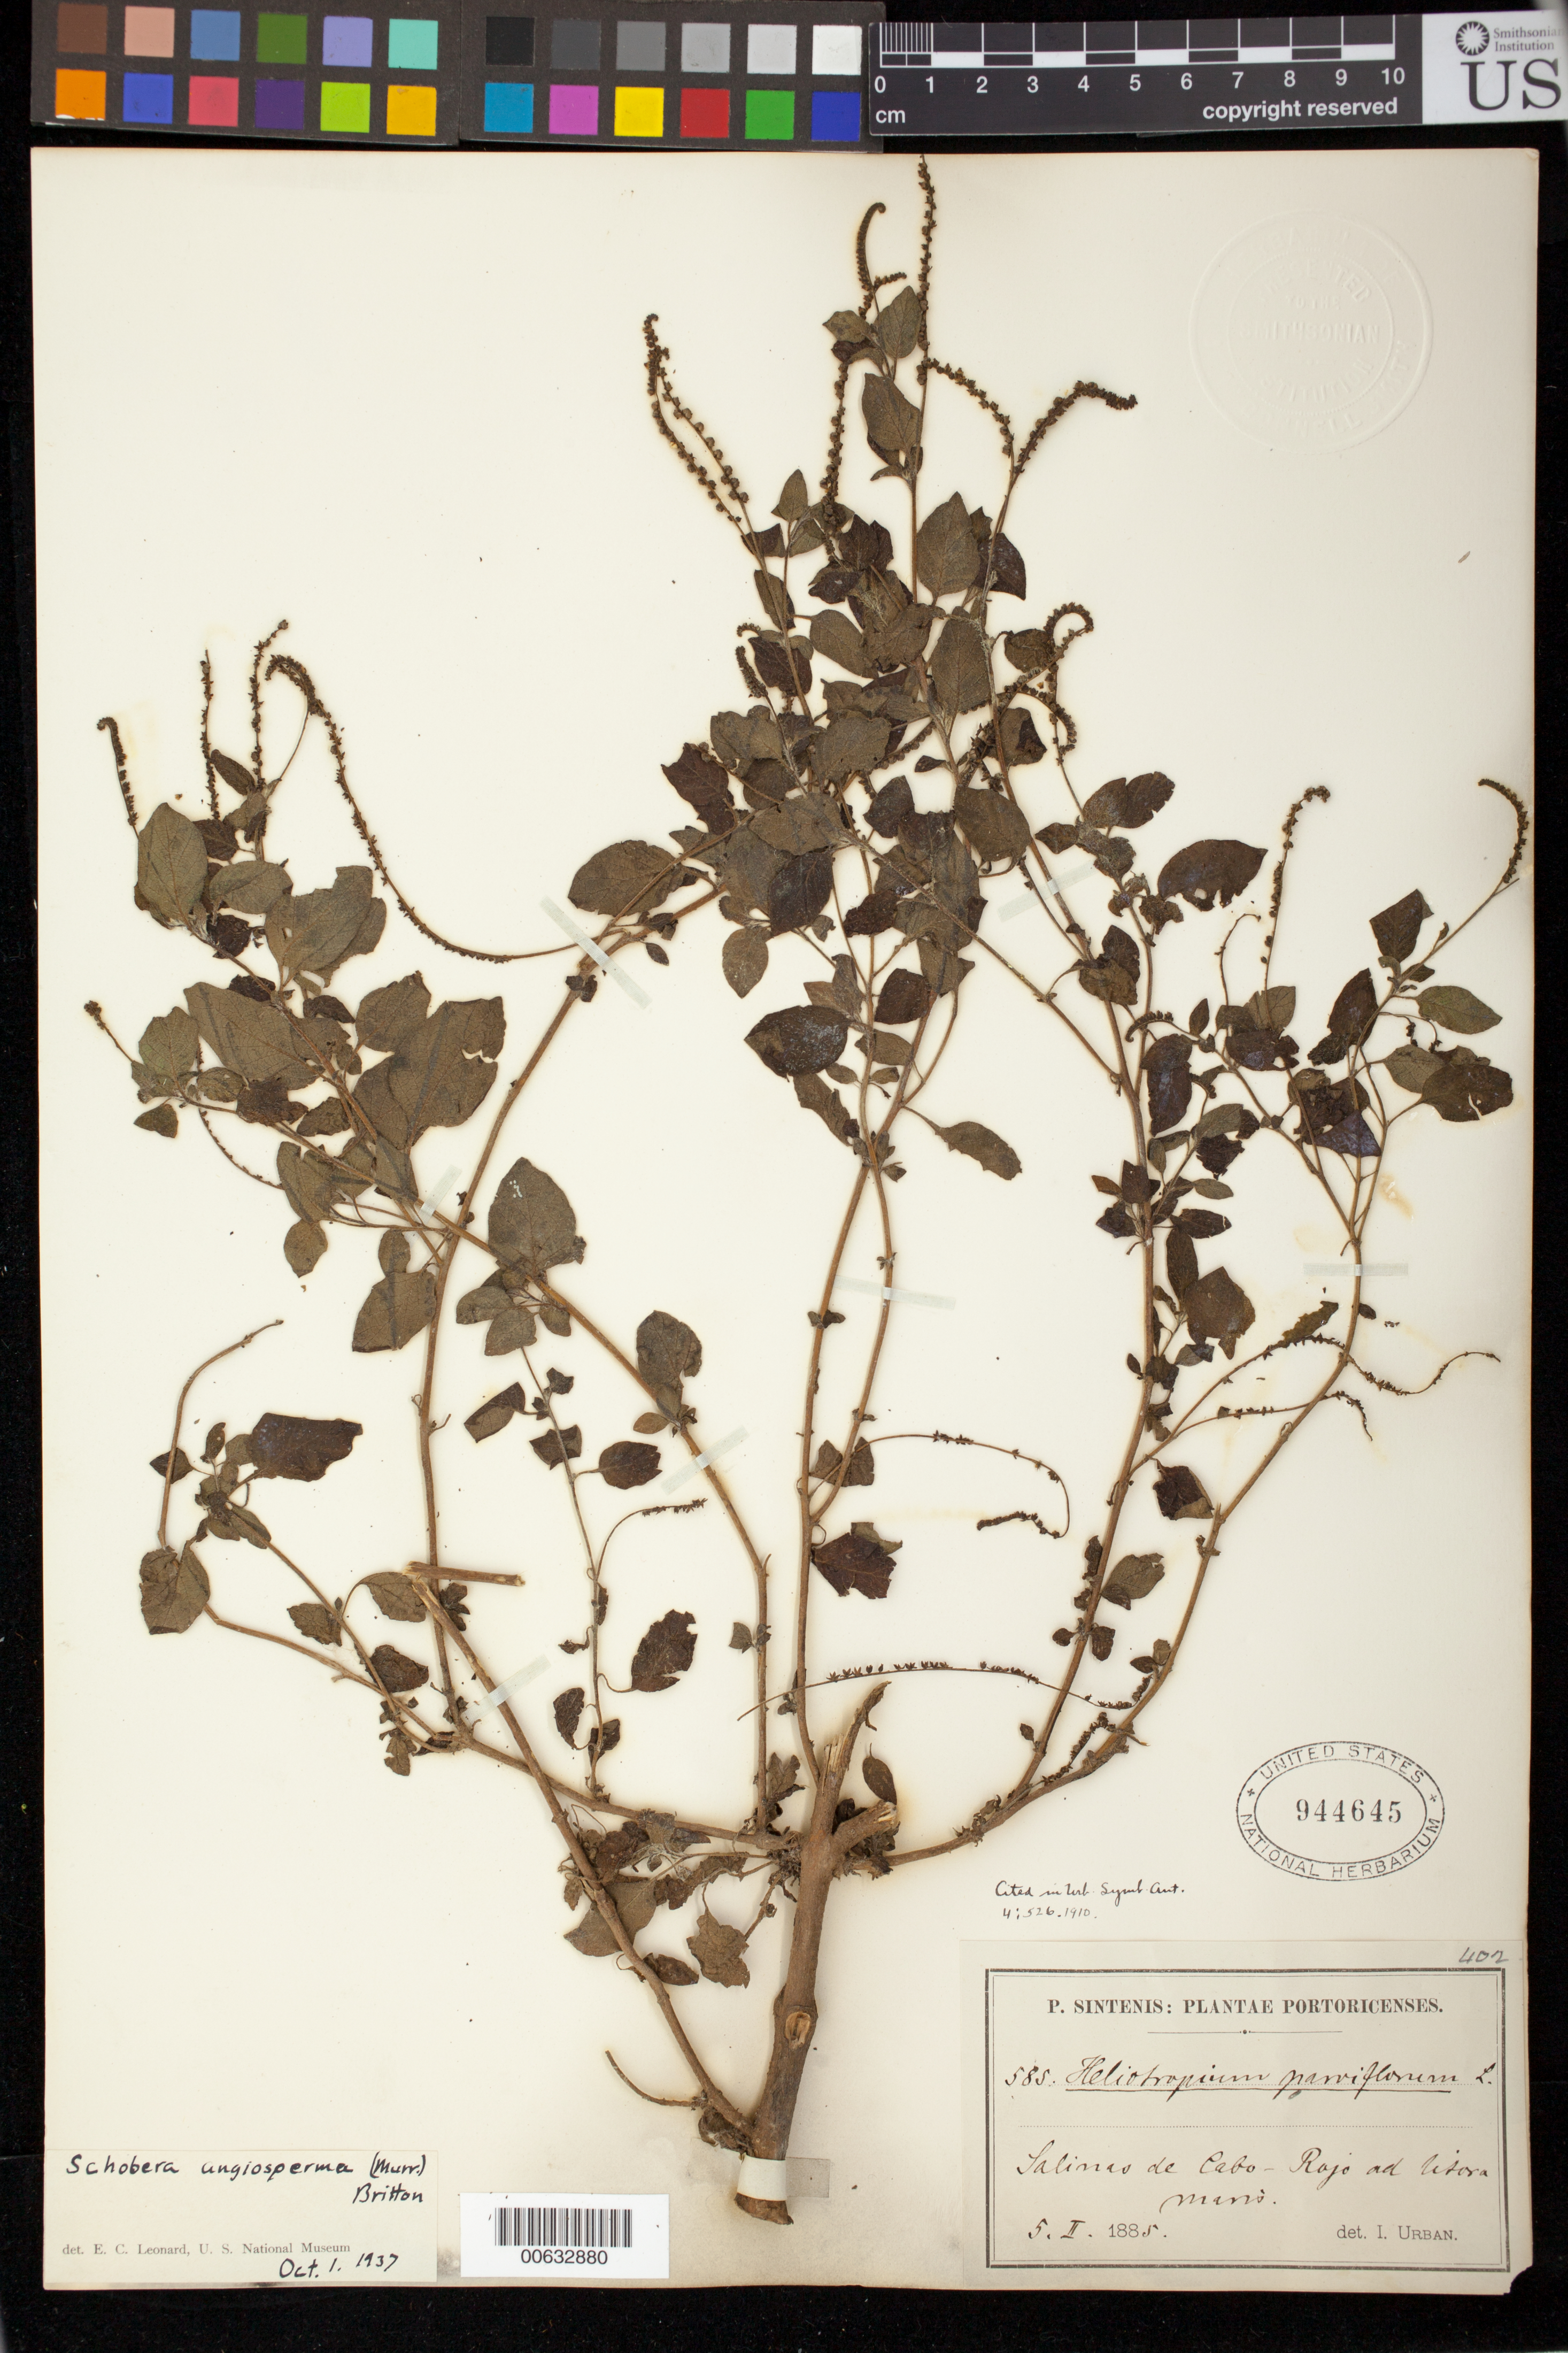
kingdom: Plantae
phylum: Tracheophyta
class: Magnoliopsida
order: Boraginales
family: Heliotropiaceae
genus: Heliophytum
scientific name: Heliophytum portoricense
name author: Bello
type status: Isoneotype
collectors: P. Sintenis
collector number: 585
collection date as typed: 05 Feb 1885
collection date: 1885-02-05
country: Puerto Rico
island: Greater Antilles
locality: Salinas de Cabo-Rojo, ad litora maris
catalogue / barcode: US 944645